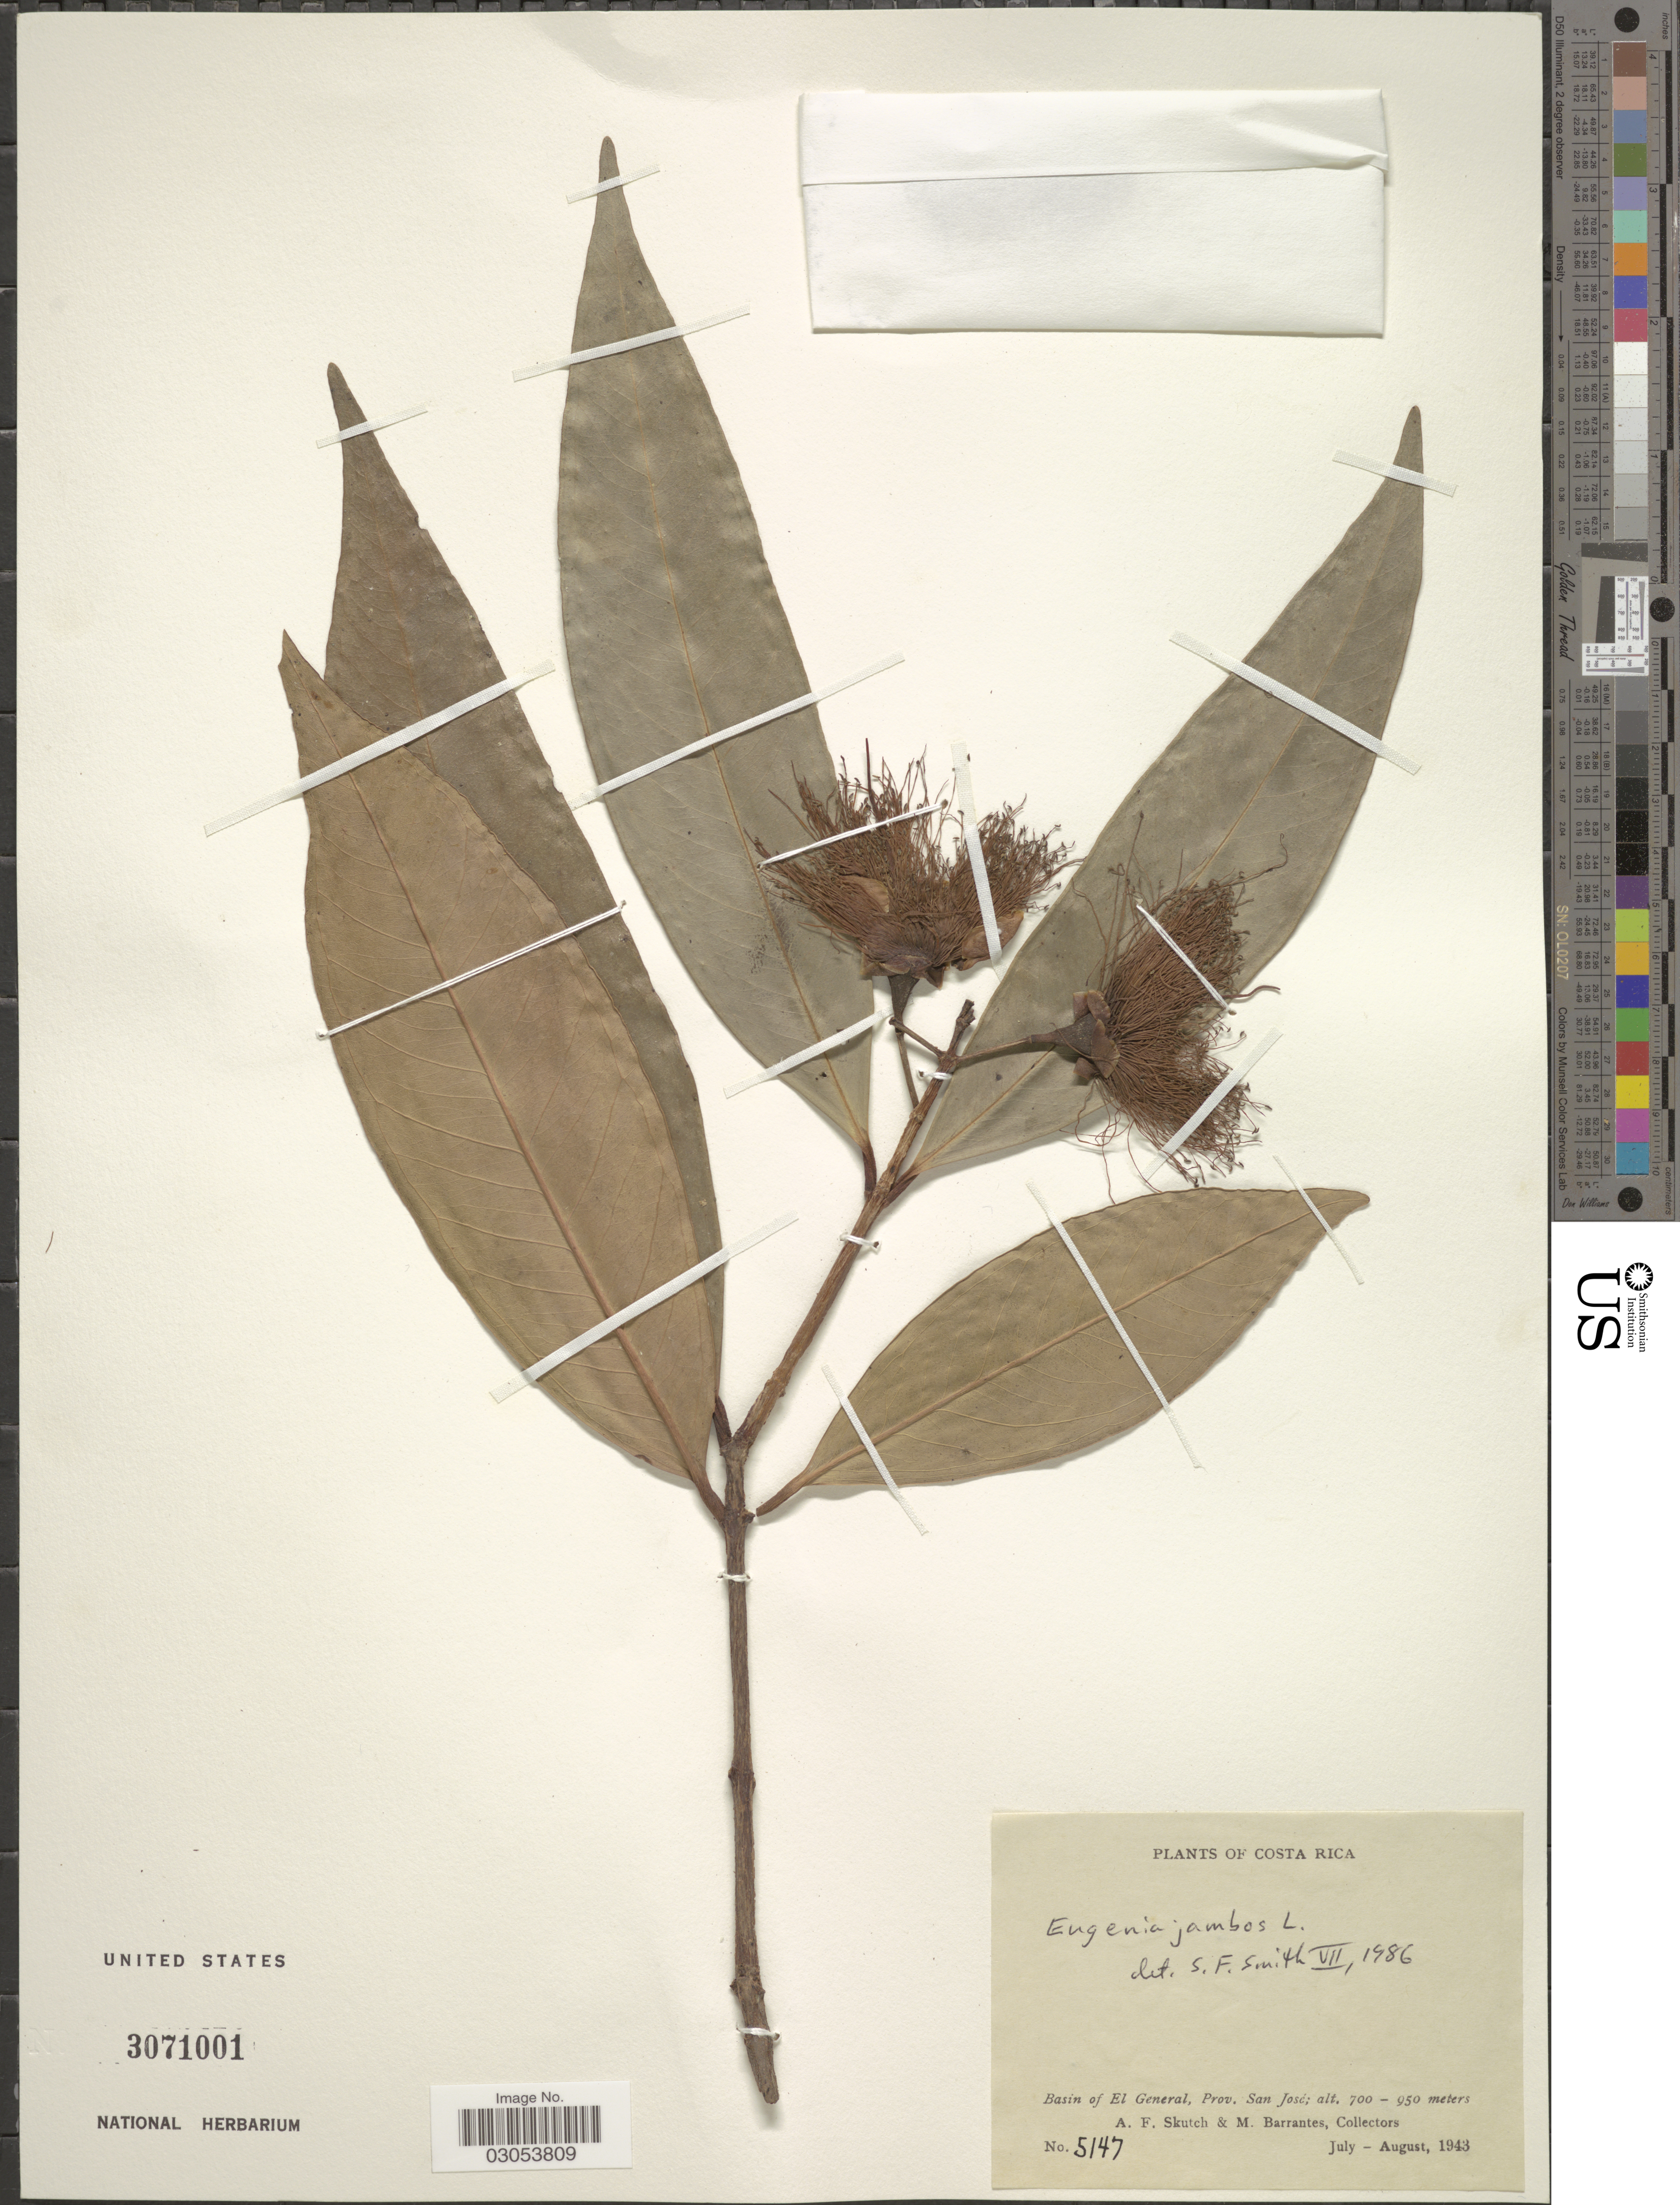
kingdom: Plantae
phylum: Tracheophyta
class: Magnoliopsida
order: Myrtales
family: Myrtaceae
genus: Syzygium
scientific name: Syzygium jambos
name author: (L.) Alston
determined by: Strong, Mark T., (BOT), Smithsonian Institution - National Museum of Natural History (UNITED STATES)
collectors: A. F. Skutch & M. Barrantes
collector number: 5147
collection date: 1943-07/1943-08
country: Costa Rica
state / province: San José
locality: Basin of El General.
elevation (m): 700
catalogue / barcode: US 3071001